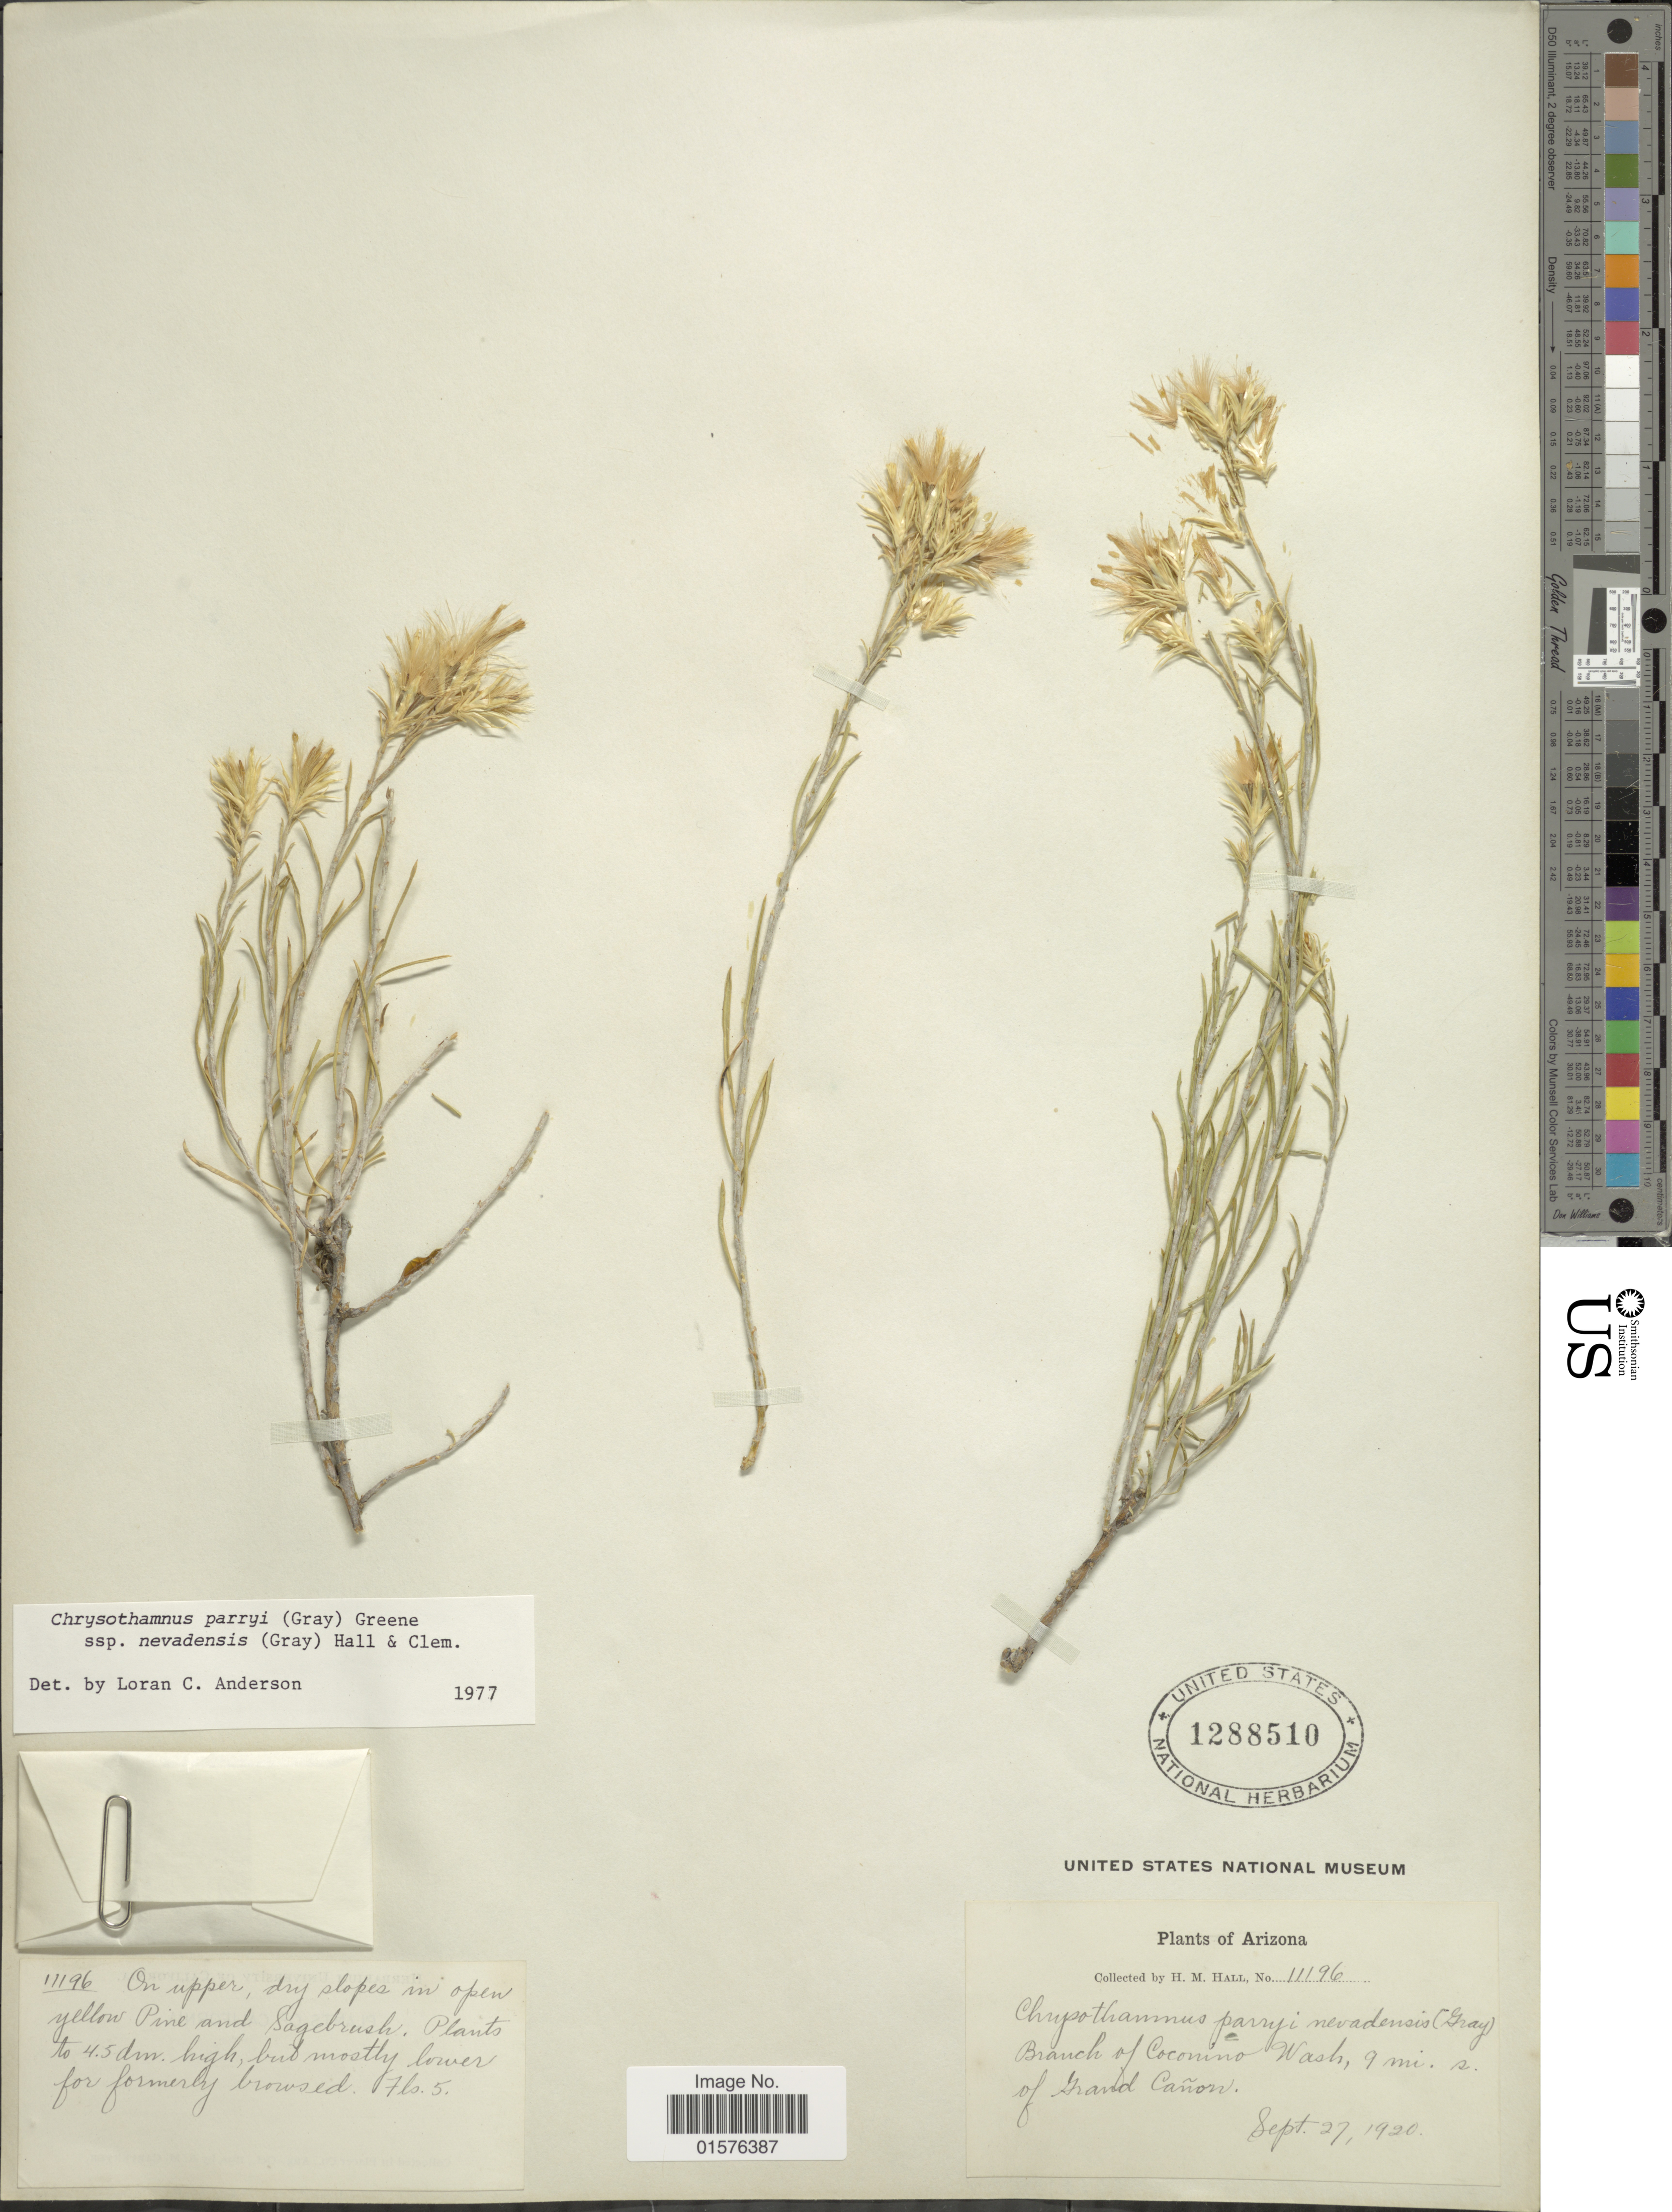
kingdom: Plantae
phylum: Tracheophyta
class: Magnoliopsida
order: Asterales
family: Asteraceae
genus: Ericameria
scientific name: Ericameria parryi var. nevadensis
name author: (A. Gray) G.L. Nesom & G.I. Baird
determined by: Urbatsch, Lowell E., Curator (LSU), Louisiana State University (UNITED STATES)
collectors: H. M. Hall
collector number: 11196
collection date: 1920-09-27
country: United States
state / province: Arizona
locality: Branch of Conino Wash, 9 mi. s. of Grand Cañon.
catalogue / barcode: US 1288510